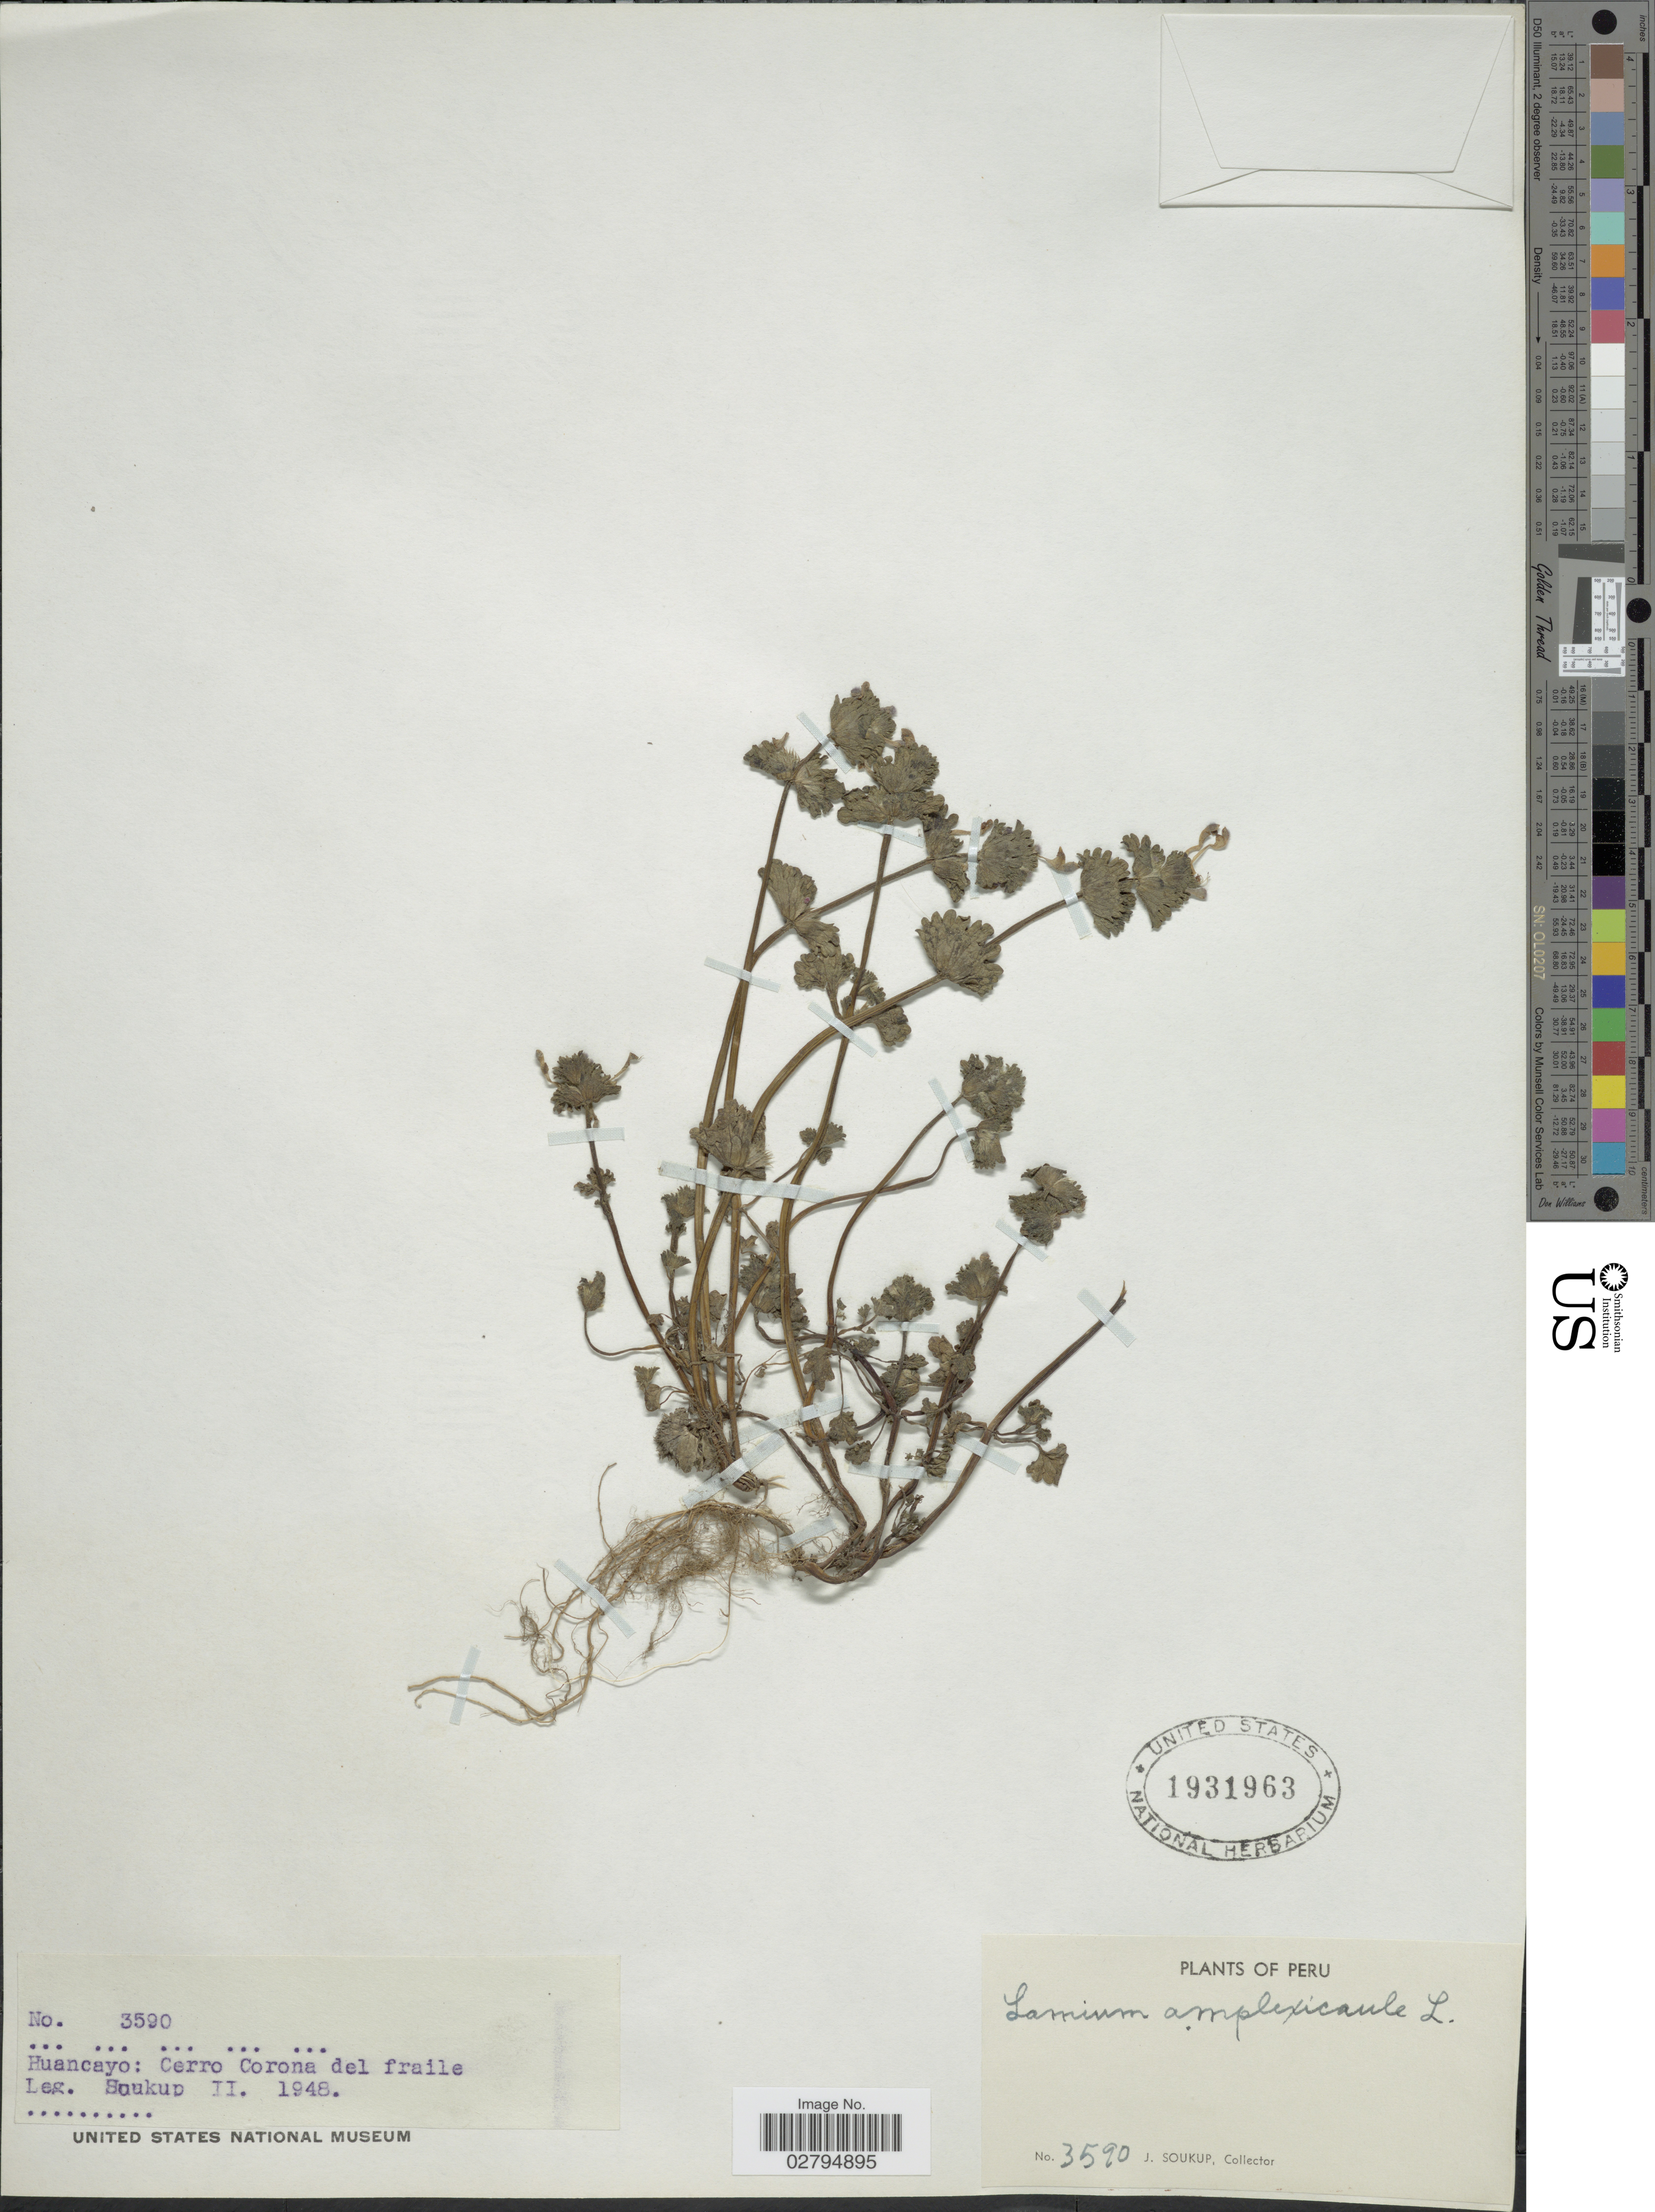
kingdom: Plantae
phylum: Tracheophyta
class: Magnoliopsida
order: Lamiales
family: Lamiaceae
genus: Lamium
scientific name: Lamium amplexicaule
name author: L.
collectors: J. Soukup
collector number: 3590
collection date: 1948-02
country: Peru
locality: Huancayo: Cerro Corona del fraile.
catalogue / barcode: US 1931963